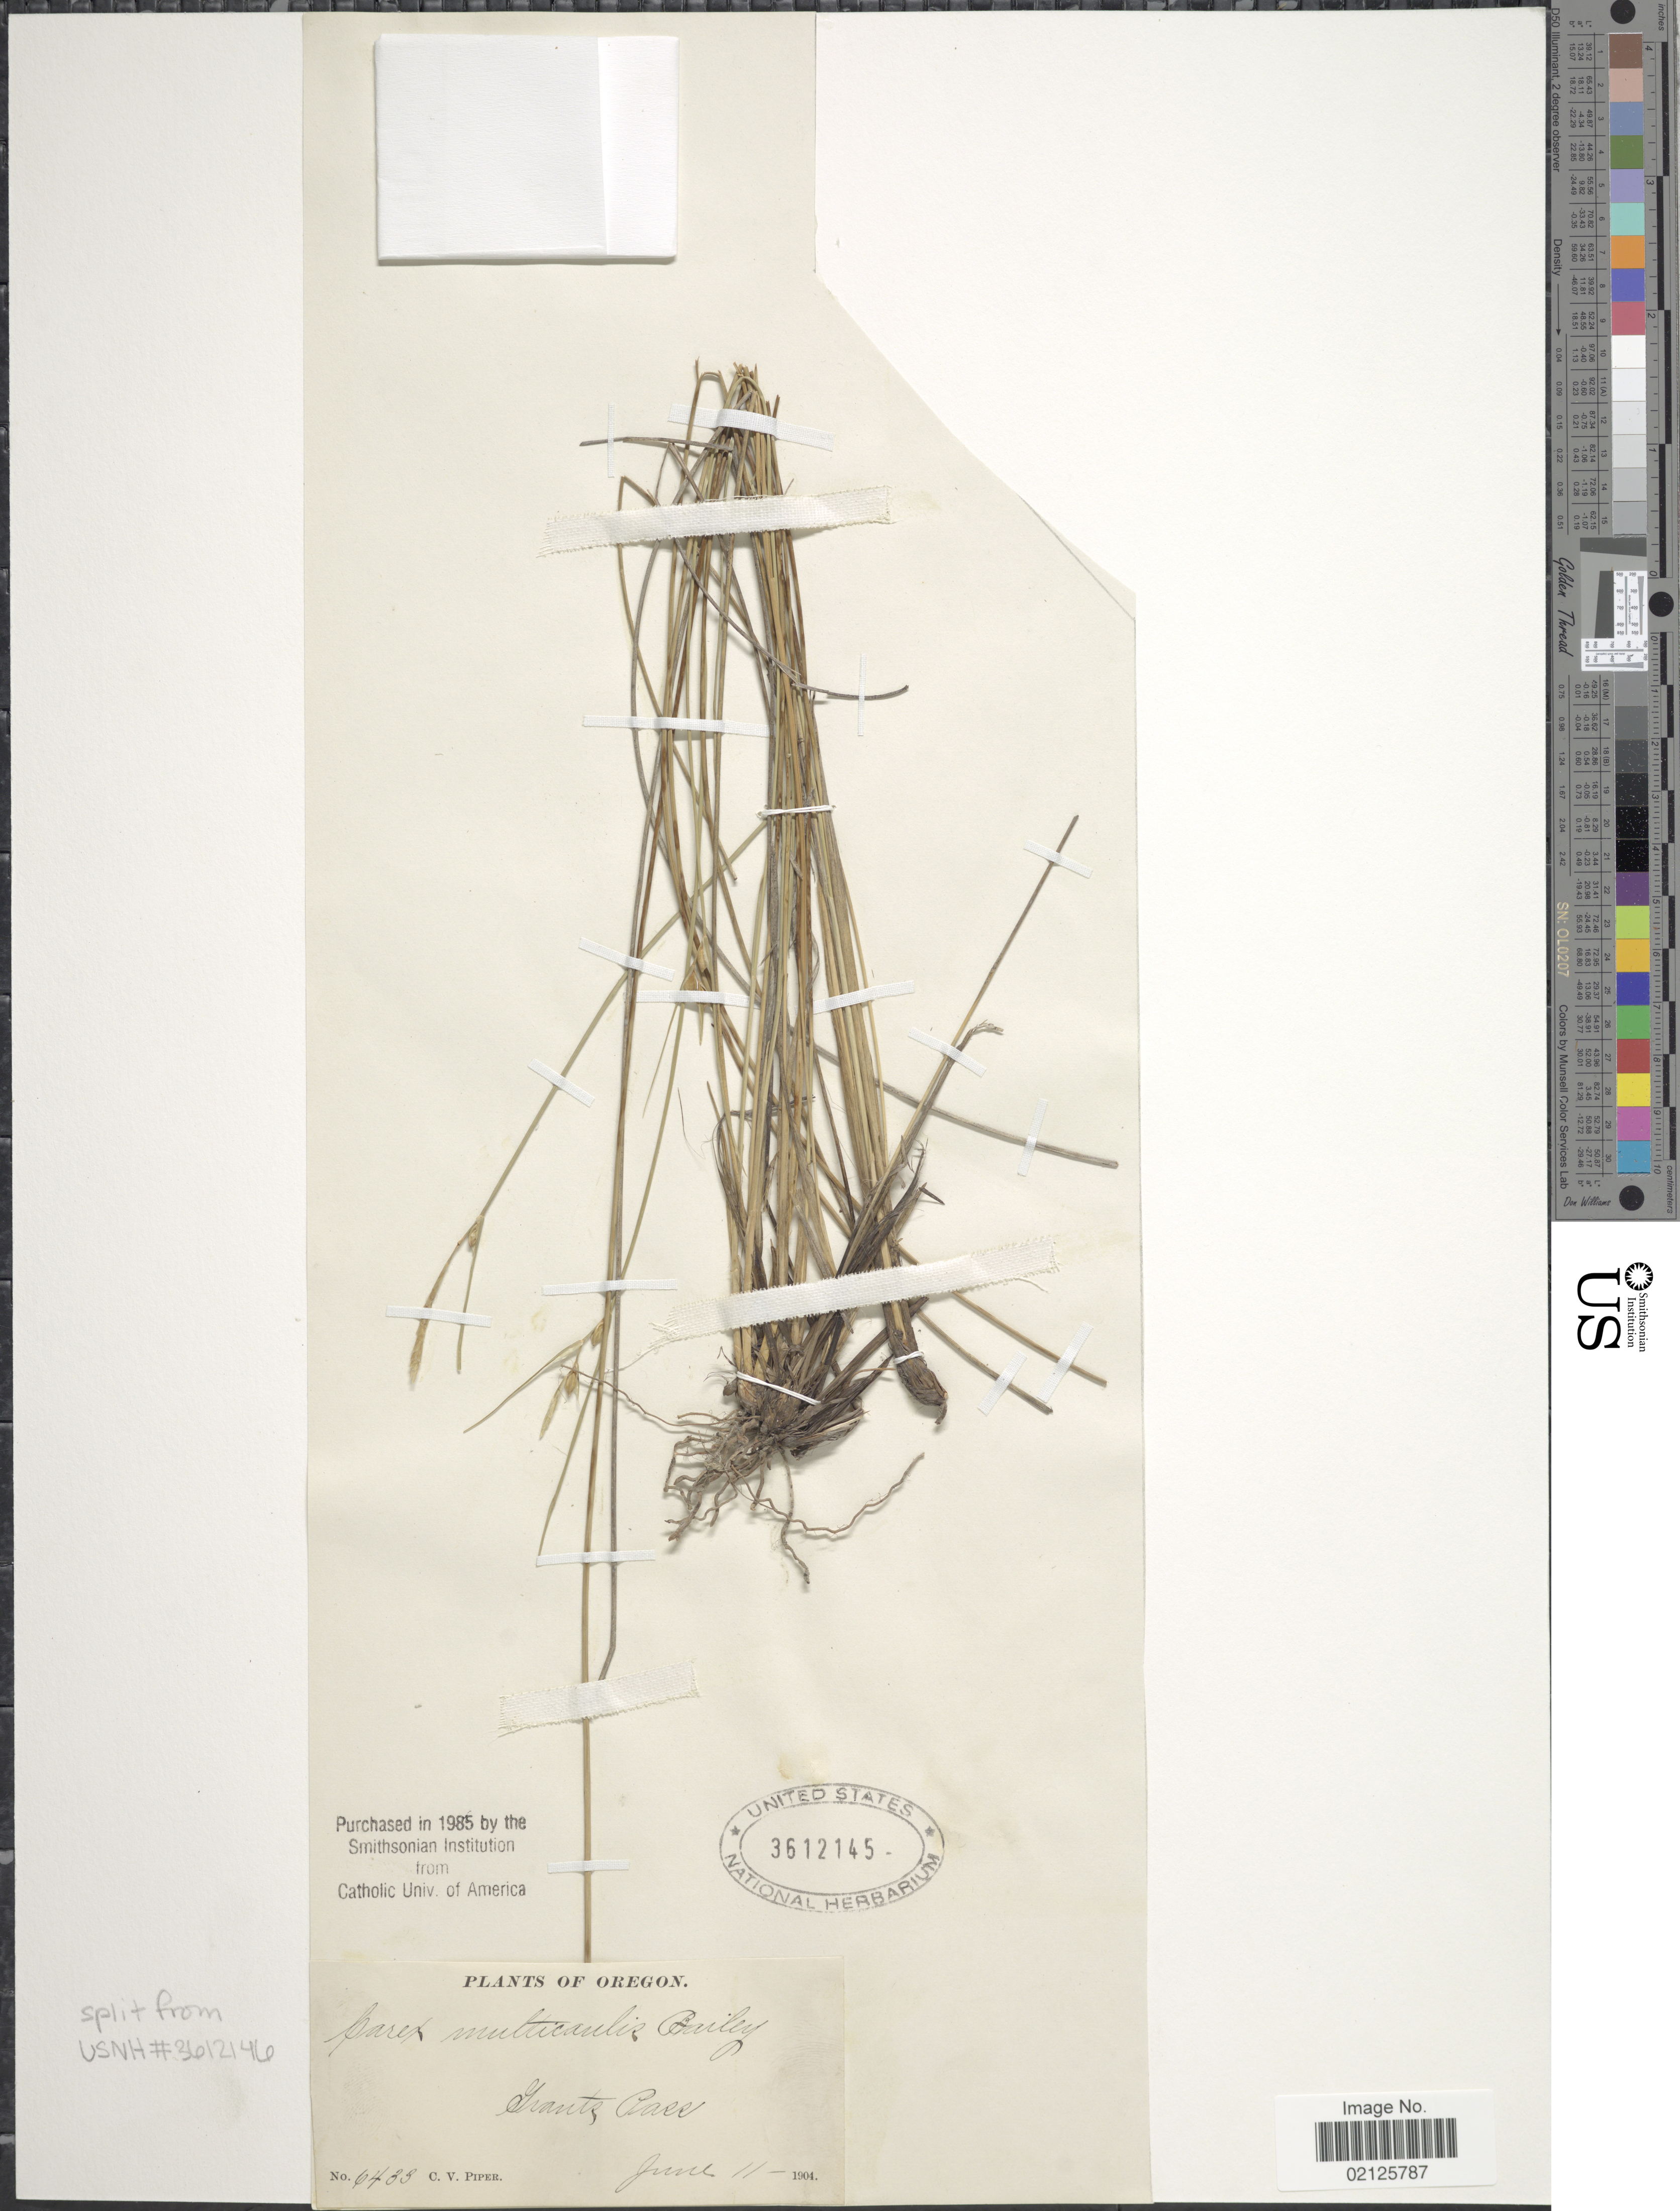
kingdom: Plantae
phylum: Tracheophyta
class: Liliopsida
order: Poales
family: Cyperaceae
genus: Carex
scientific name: Carex multicaulis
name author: L.H. Bailey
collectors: C. V. Piper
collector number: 6433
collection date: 1904-06-11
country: United States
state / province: Oregon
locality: Grant's Pass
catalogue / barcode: US 3612145